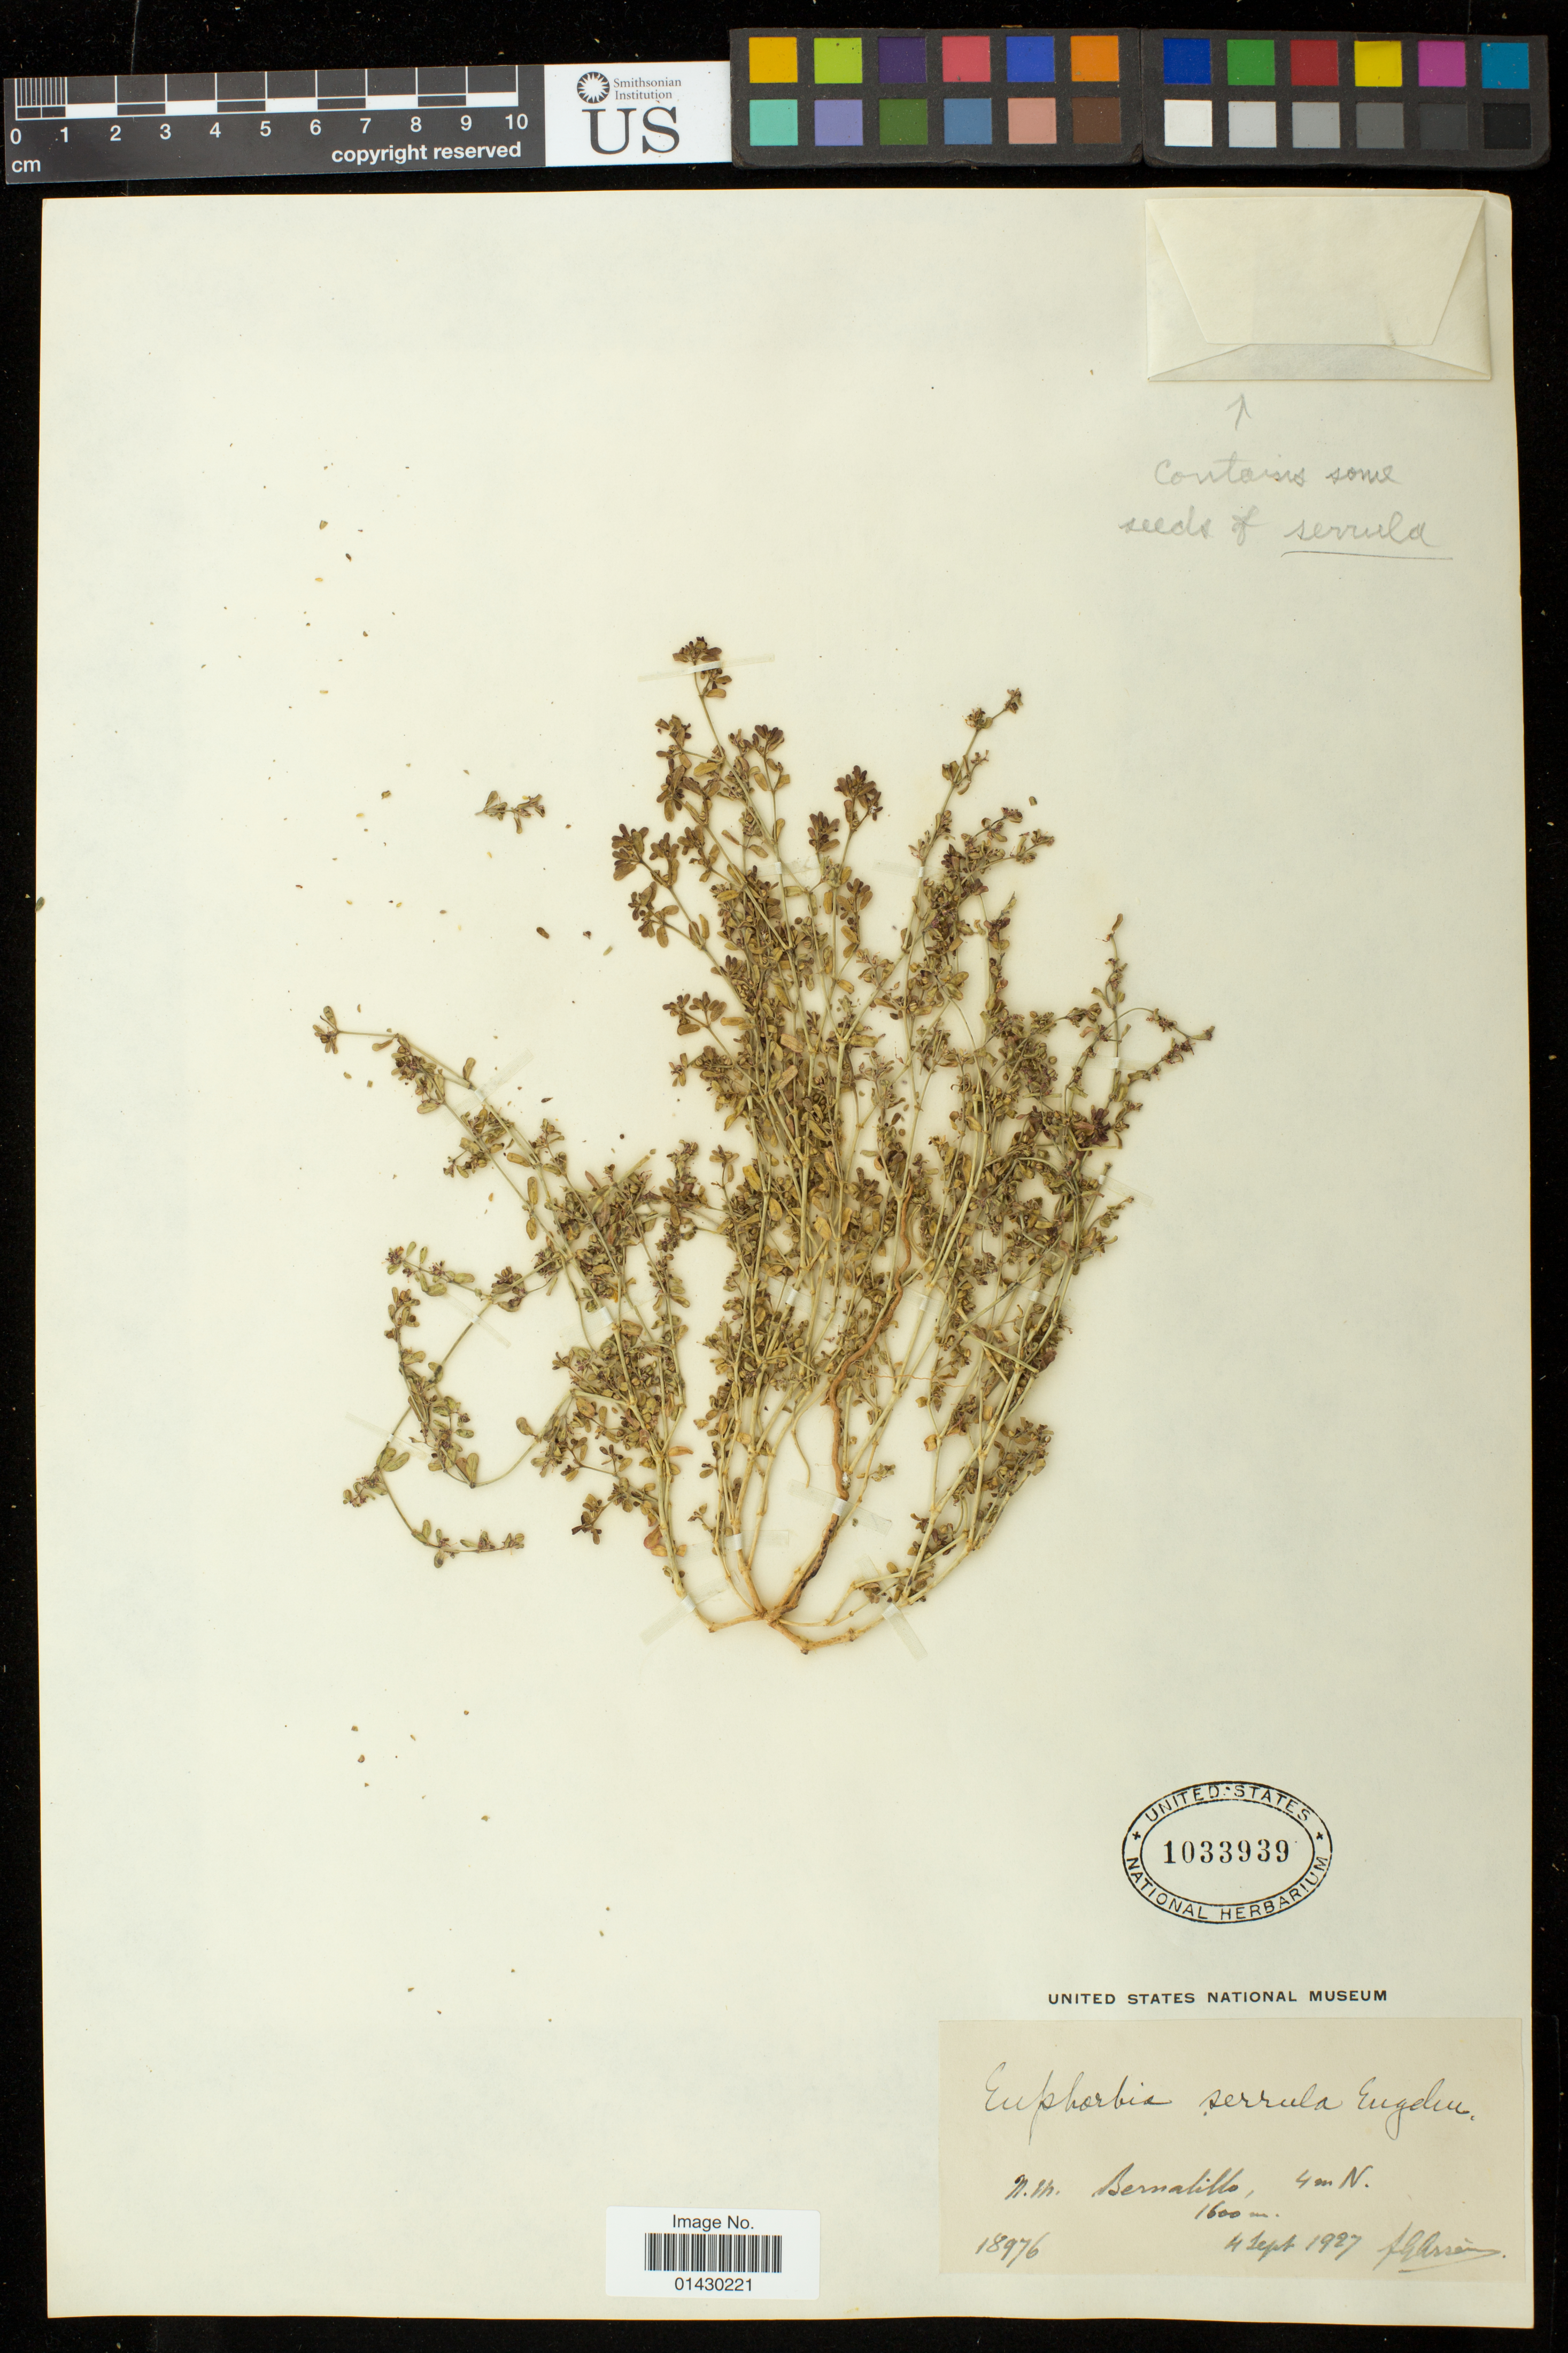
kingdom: Plantae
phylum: Tracheophyta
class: Magnoliopsida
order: Malpighiales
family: Euphorbiaceae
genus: Euphorbia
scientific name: Euphorbia serpillifolia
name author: Pers.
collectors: Bro. G. Arsène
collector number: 18976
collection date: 1927-09-04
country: United States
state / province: New Mexico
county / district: Bernalillo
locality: N. M. Bernalillo, 4 m N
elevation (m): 1600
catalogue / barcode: US 1033939